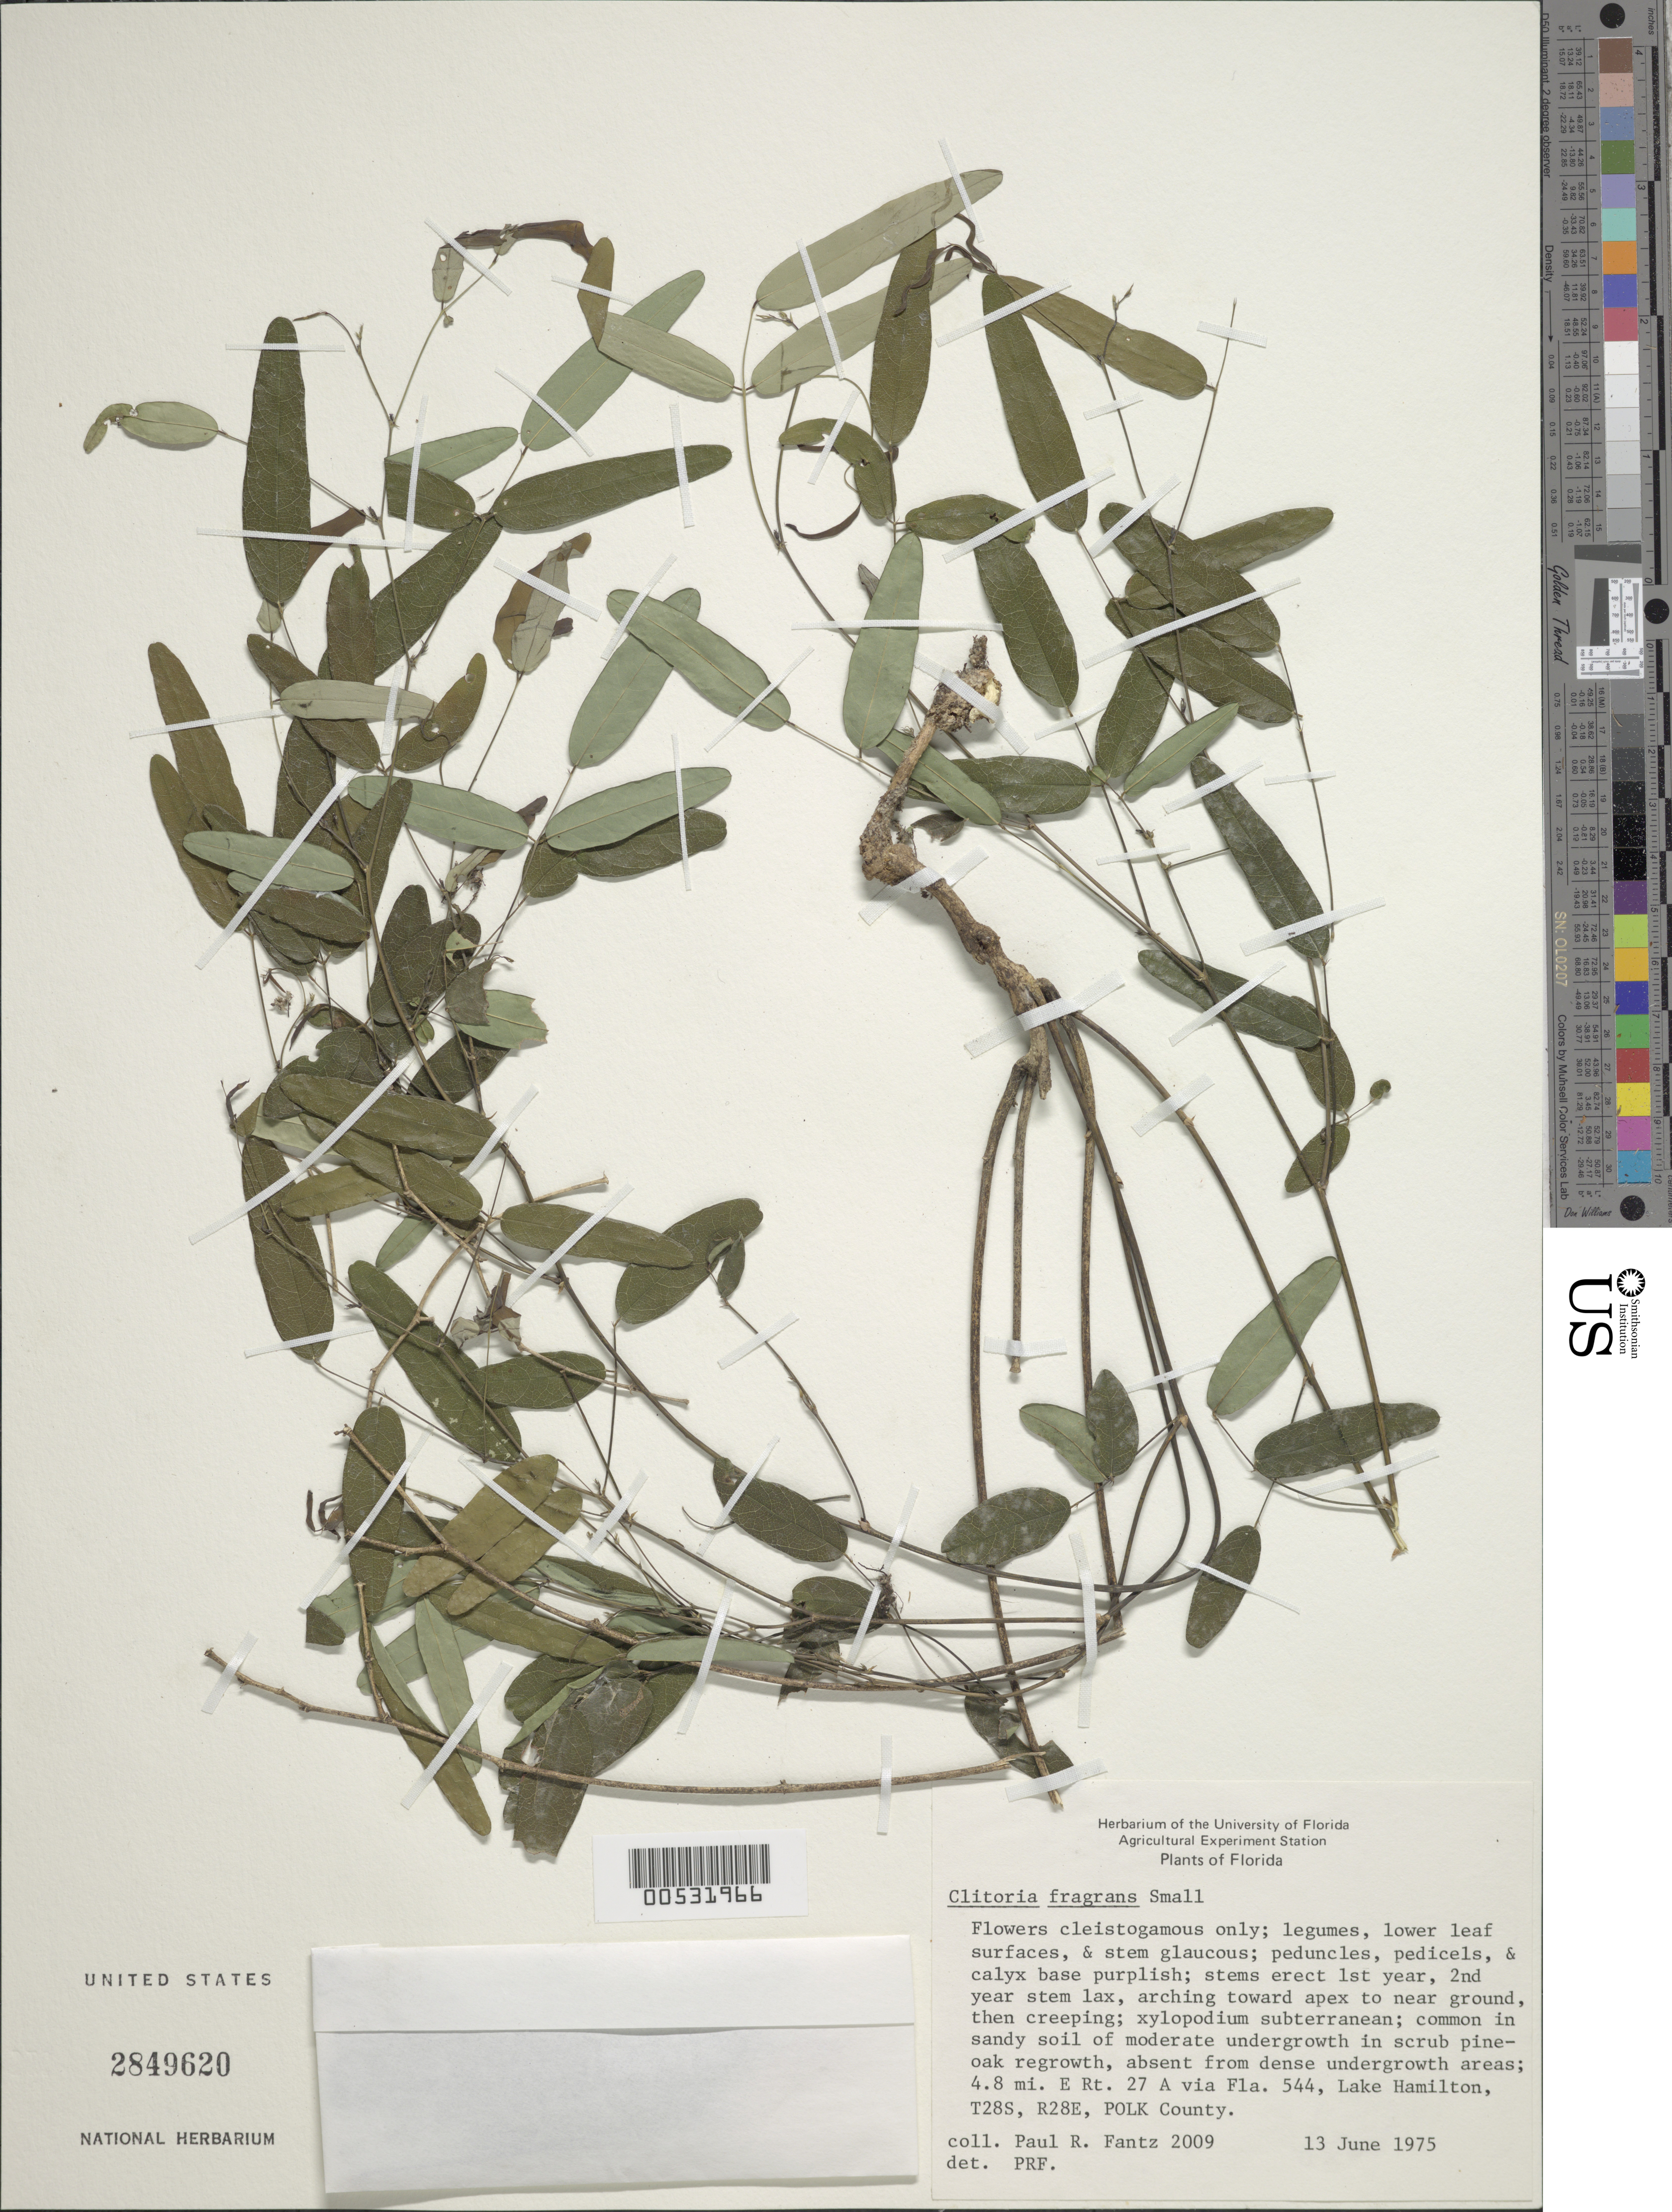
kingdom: Plantae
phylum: Tracheophyta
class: Magnoliopsida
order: Fabales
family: Fabaceae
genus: Clitoria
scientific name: Clitoria fragrans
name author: Small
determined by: Fantz, P. R., (FLAS), University of Florida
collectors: P. R. Fantz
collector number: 2009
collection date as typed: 13 Jun 1975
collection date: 1975-06-13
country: United States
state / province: Florida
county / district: Polk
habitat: Common in sandy soil of moderate undergrowth in scrub pine-oak regrowth, absent from dense undergrowth areas.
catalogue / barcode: US 2849620